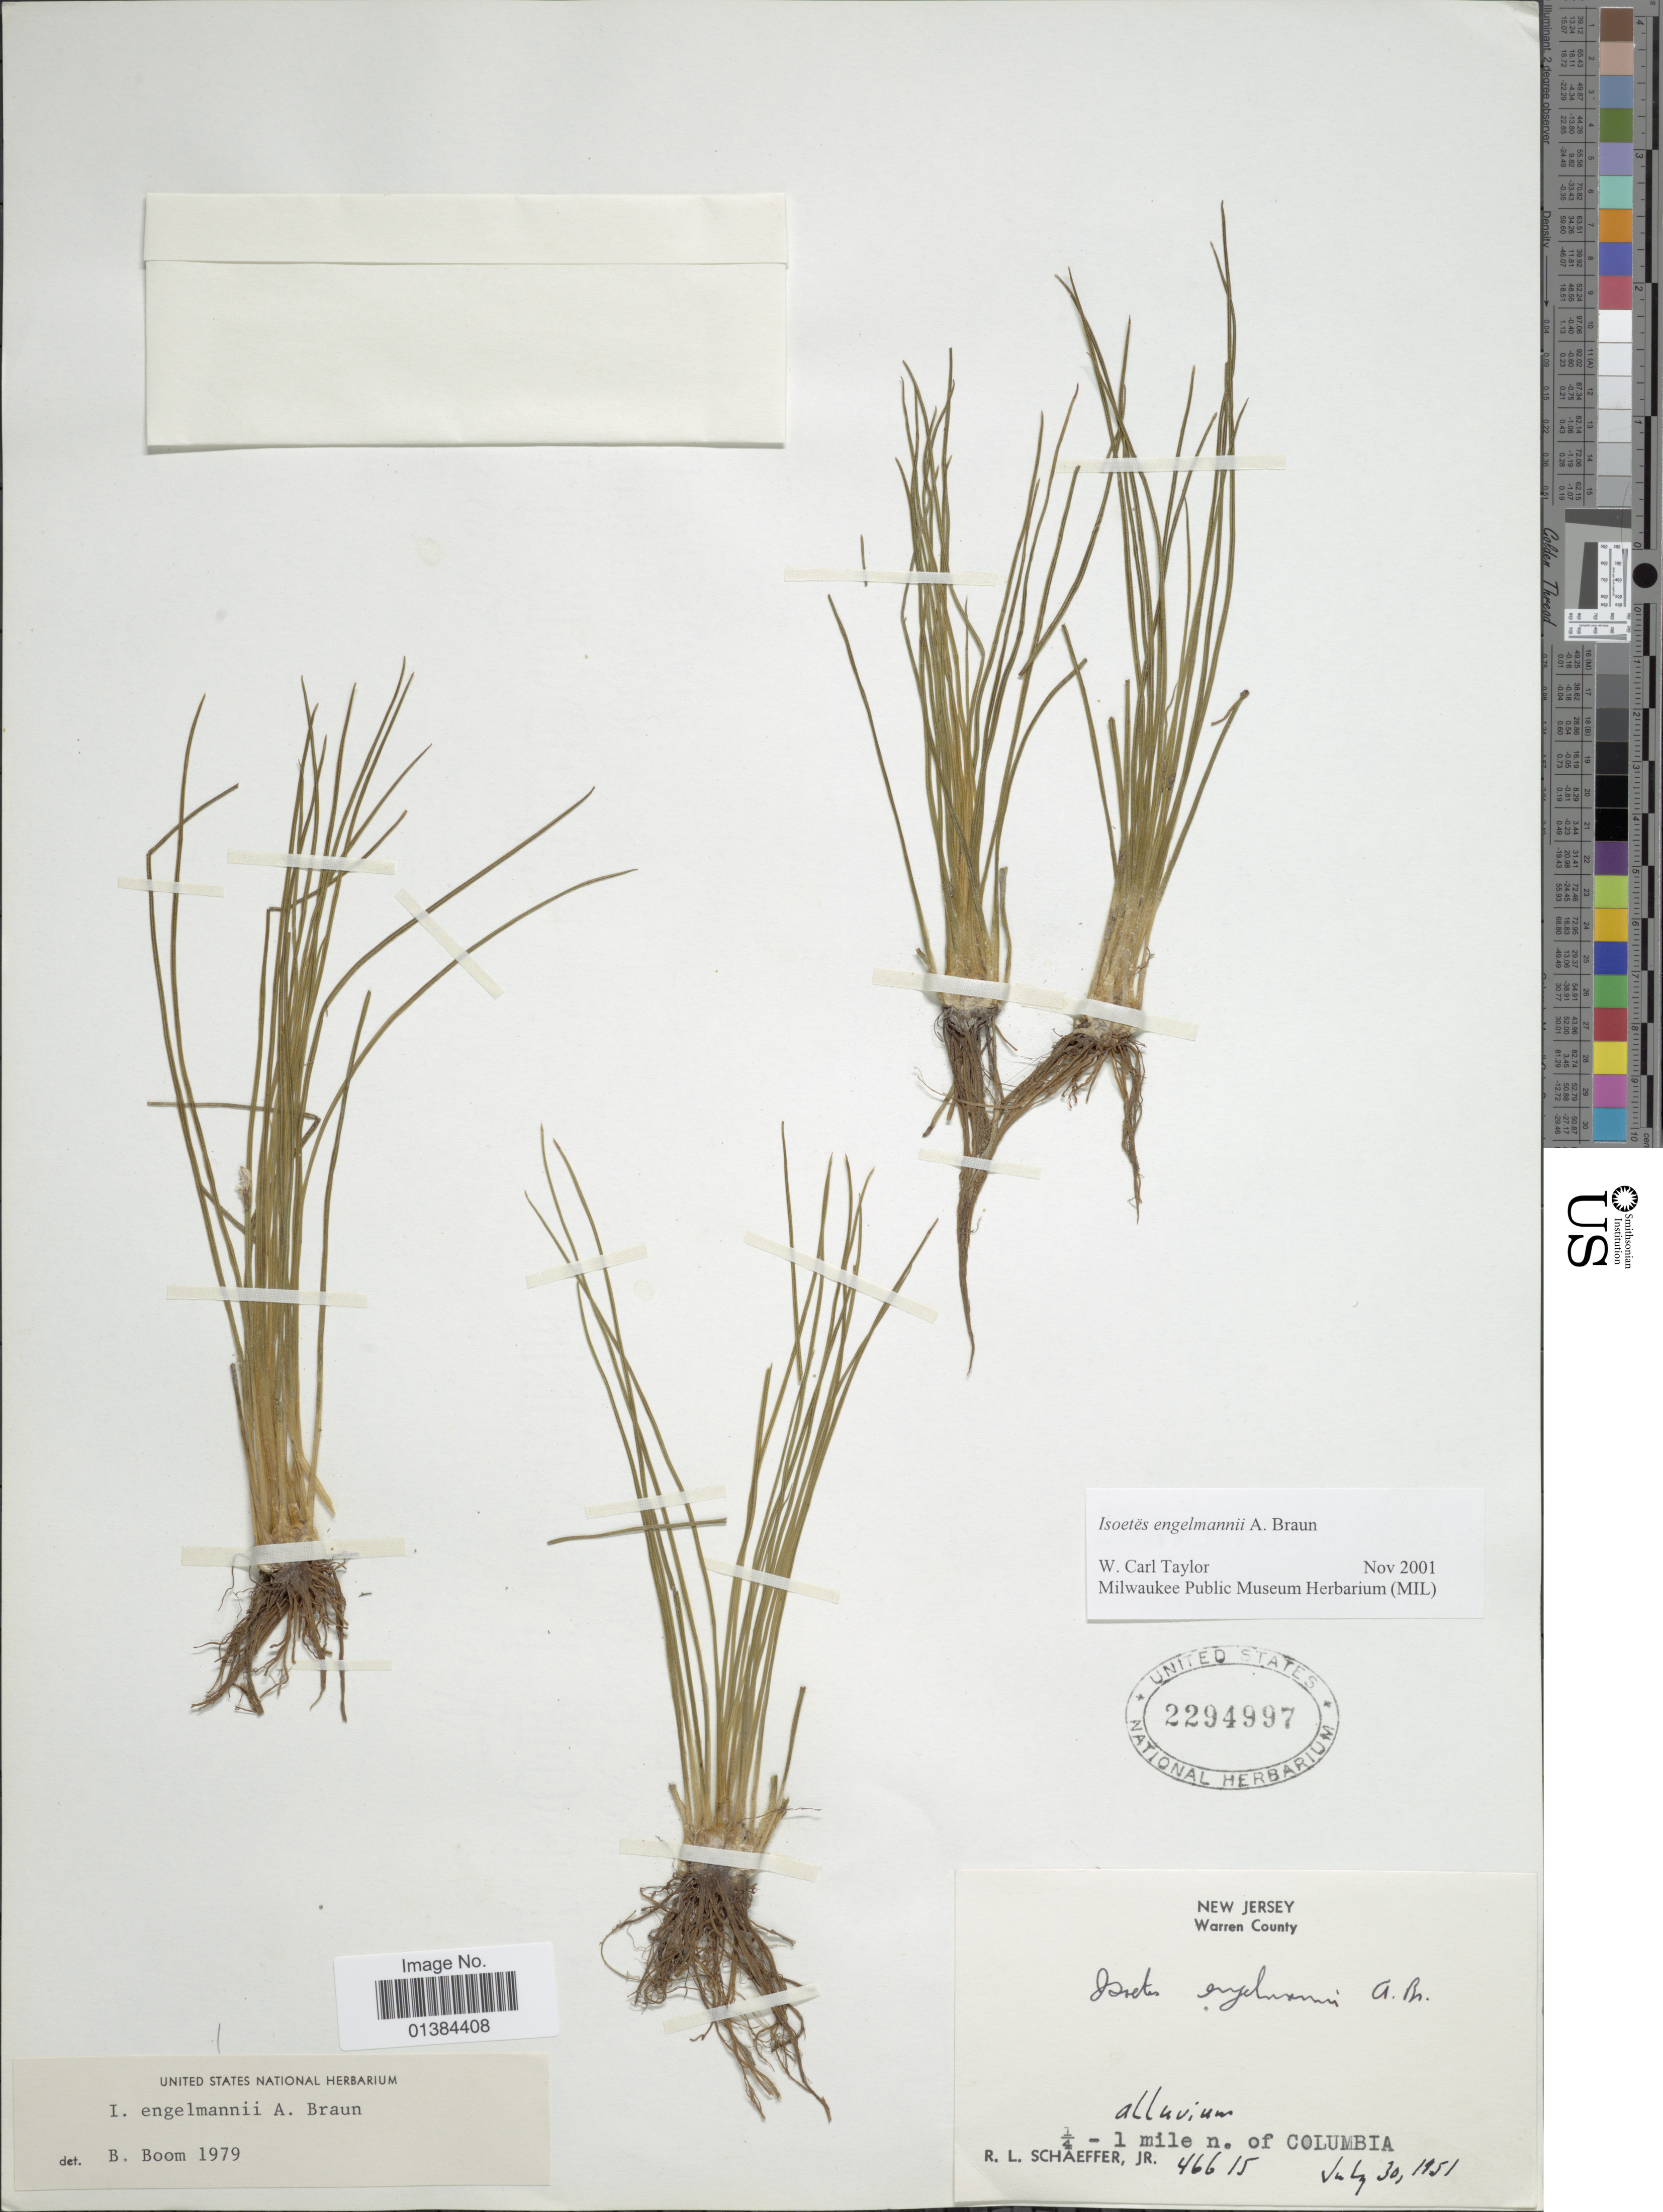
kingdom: Plantae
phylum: Tracheophyta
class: Lycopodiopsida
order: Isoetales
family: Isoetaceae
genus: Isoetes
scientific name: Isoetes engelmannii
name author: A. Braun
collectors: R. L. Schaeffer Jr.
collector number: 46615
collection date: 1951-07-30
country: United States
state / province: New Jersey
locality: Warren County. ¼ - 1 mile n. of Columbia.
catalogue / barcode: US 2294997